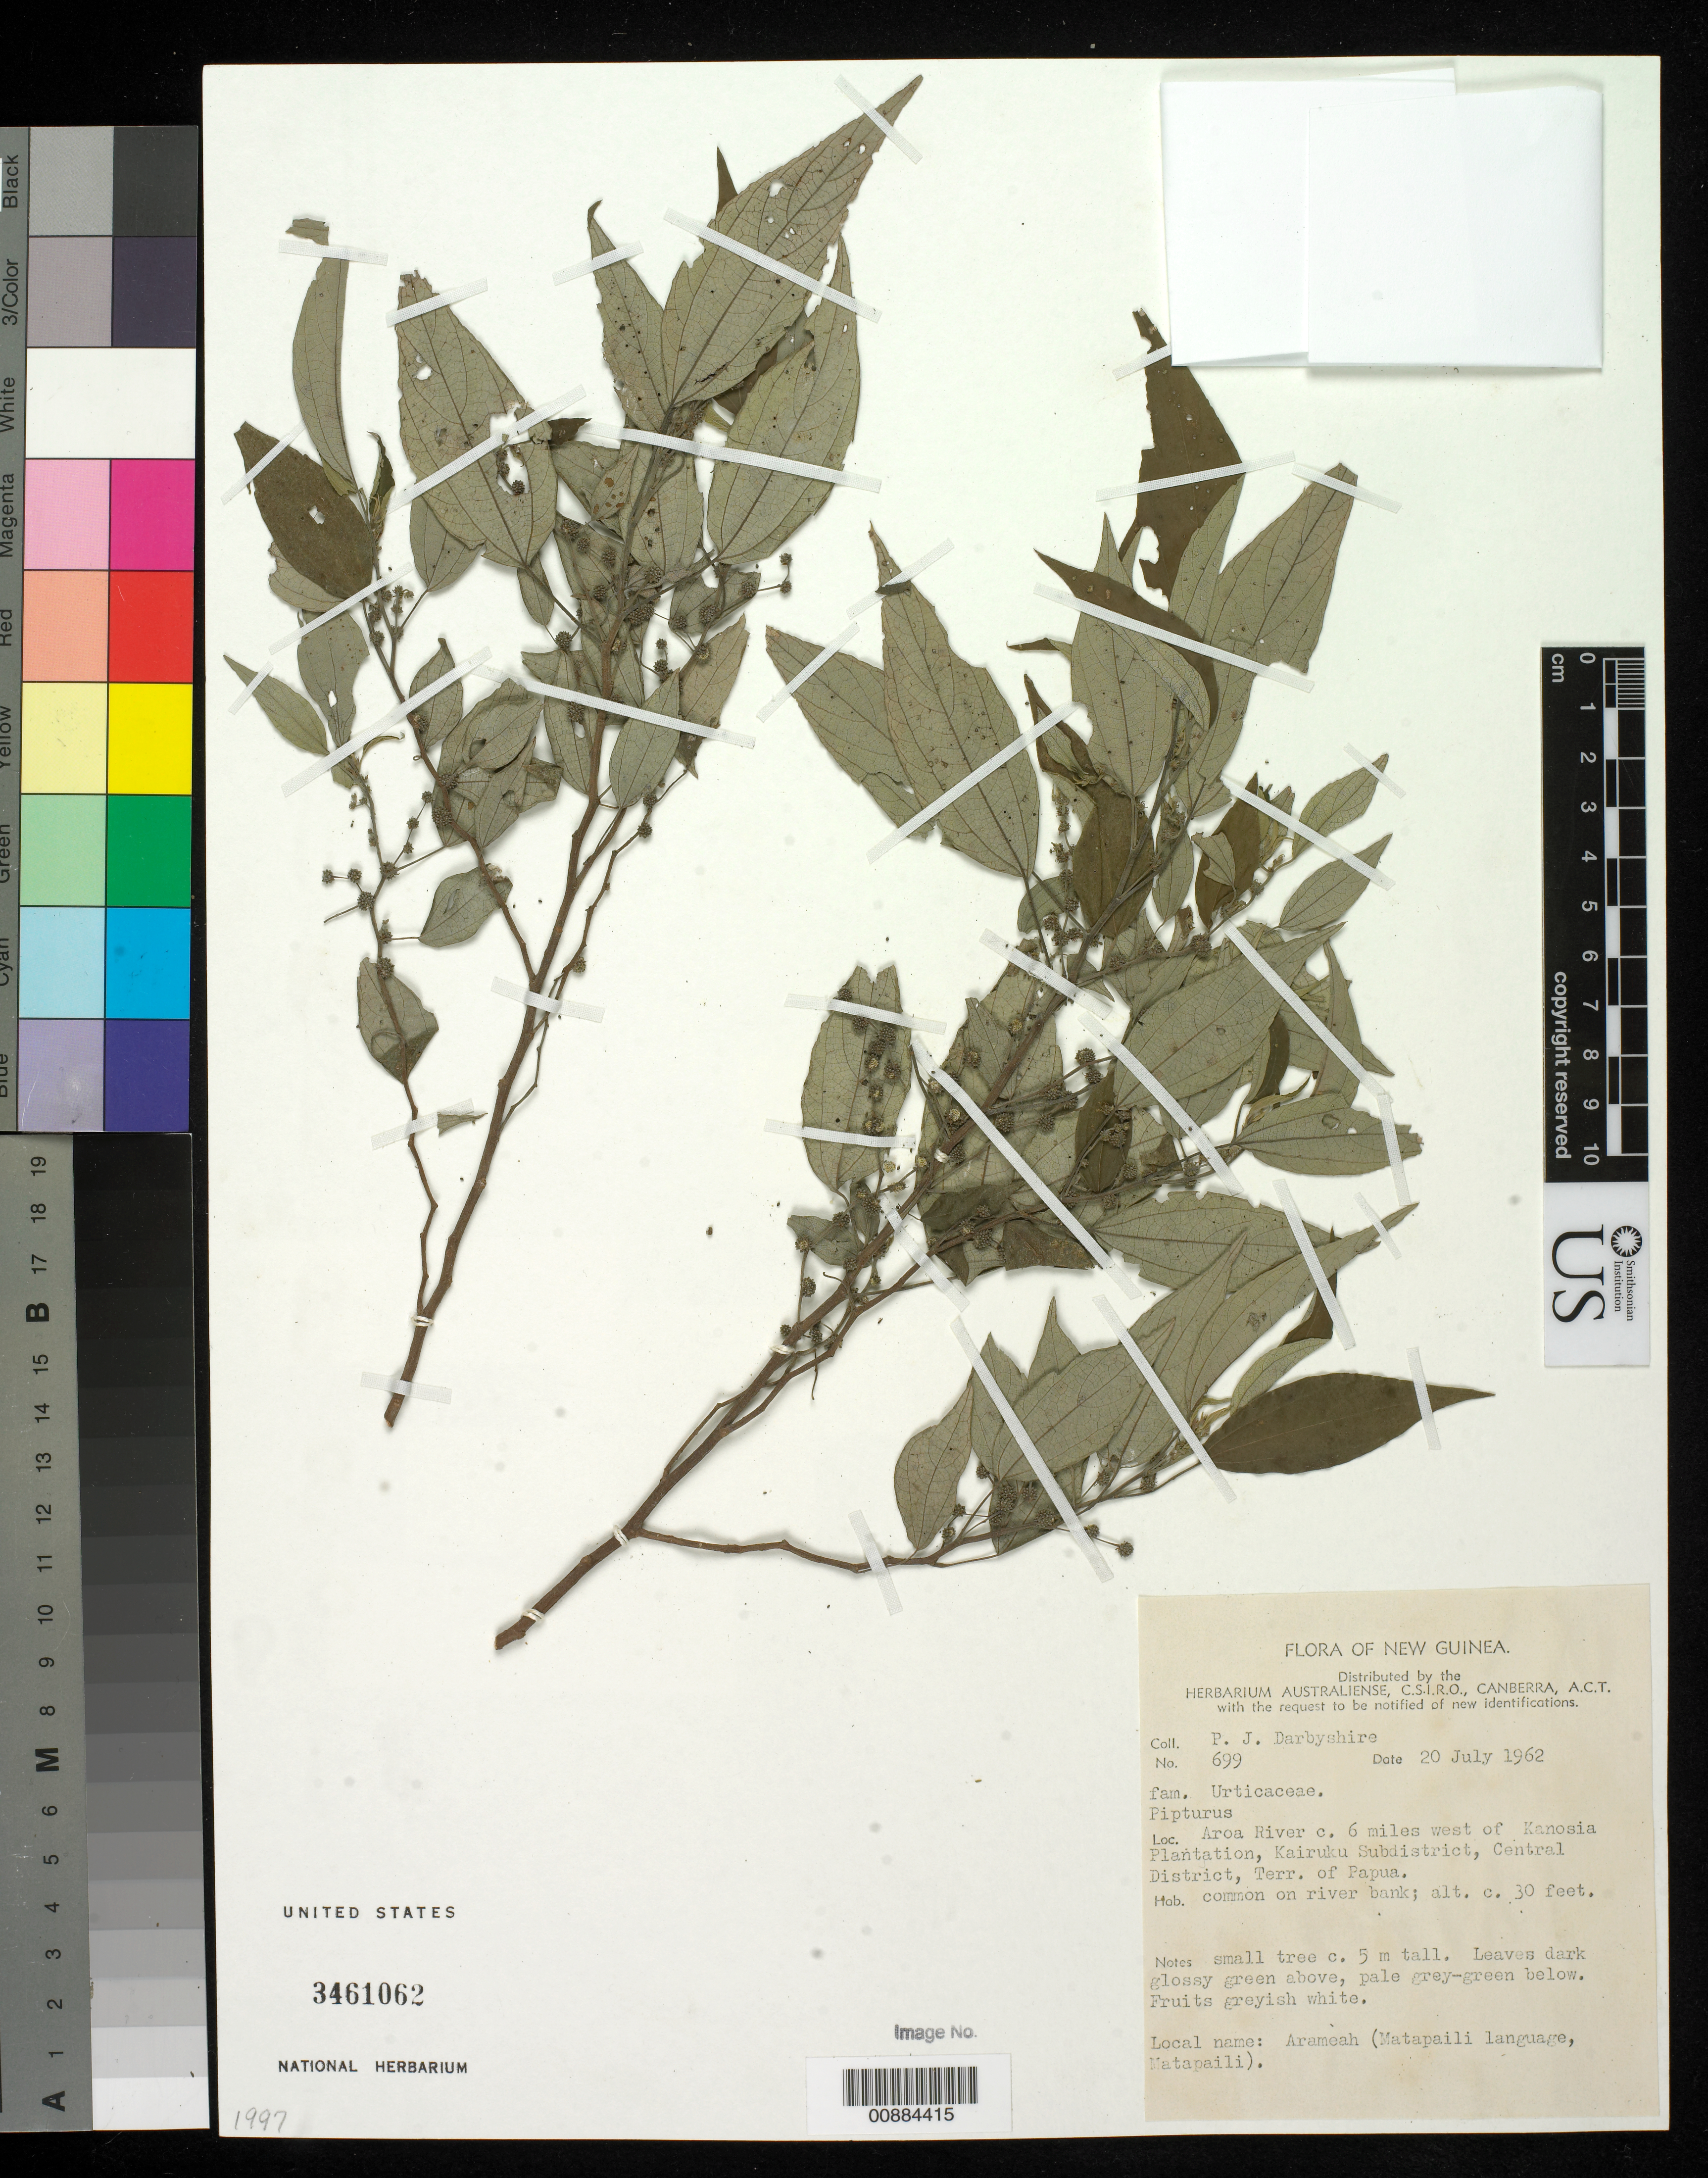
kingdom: Plantae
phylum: Tracheophyta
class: Magnoliopsida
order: Rosales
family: Urticaceae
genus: Pipturus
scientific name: Pipturus sp.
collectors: P. Darbyshire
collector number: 699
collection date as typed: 20 Jul 1962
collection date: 1962-07-20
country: Papua New Guinea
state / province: Central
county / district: Kairuku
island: New Guinea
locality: Kairuku. Aroa River, c. 6 miles west of Kanosia Plantation, Kairuku subdistrict, central district, terr of papua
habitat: common on river bank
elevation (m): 9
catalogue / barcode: US 3461062